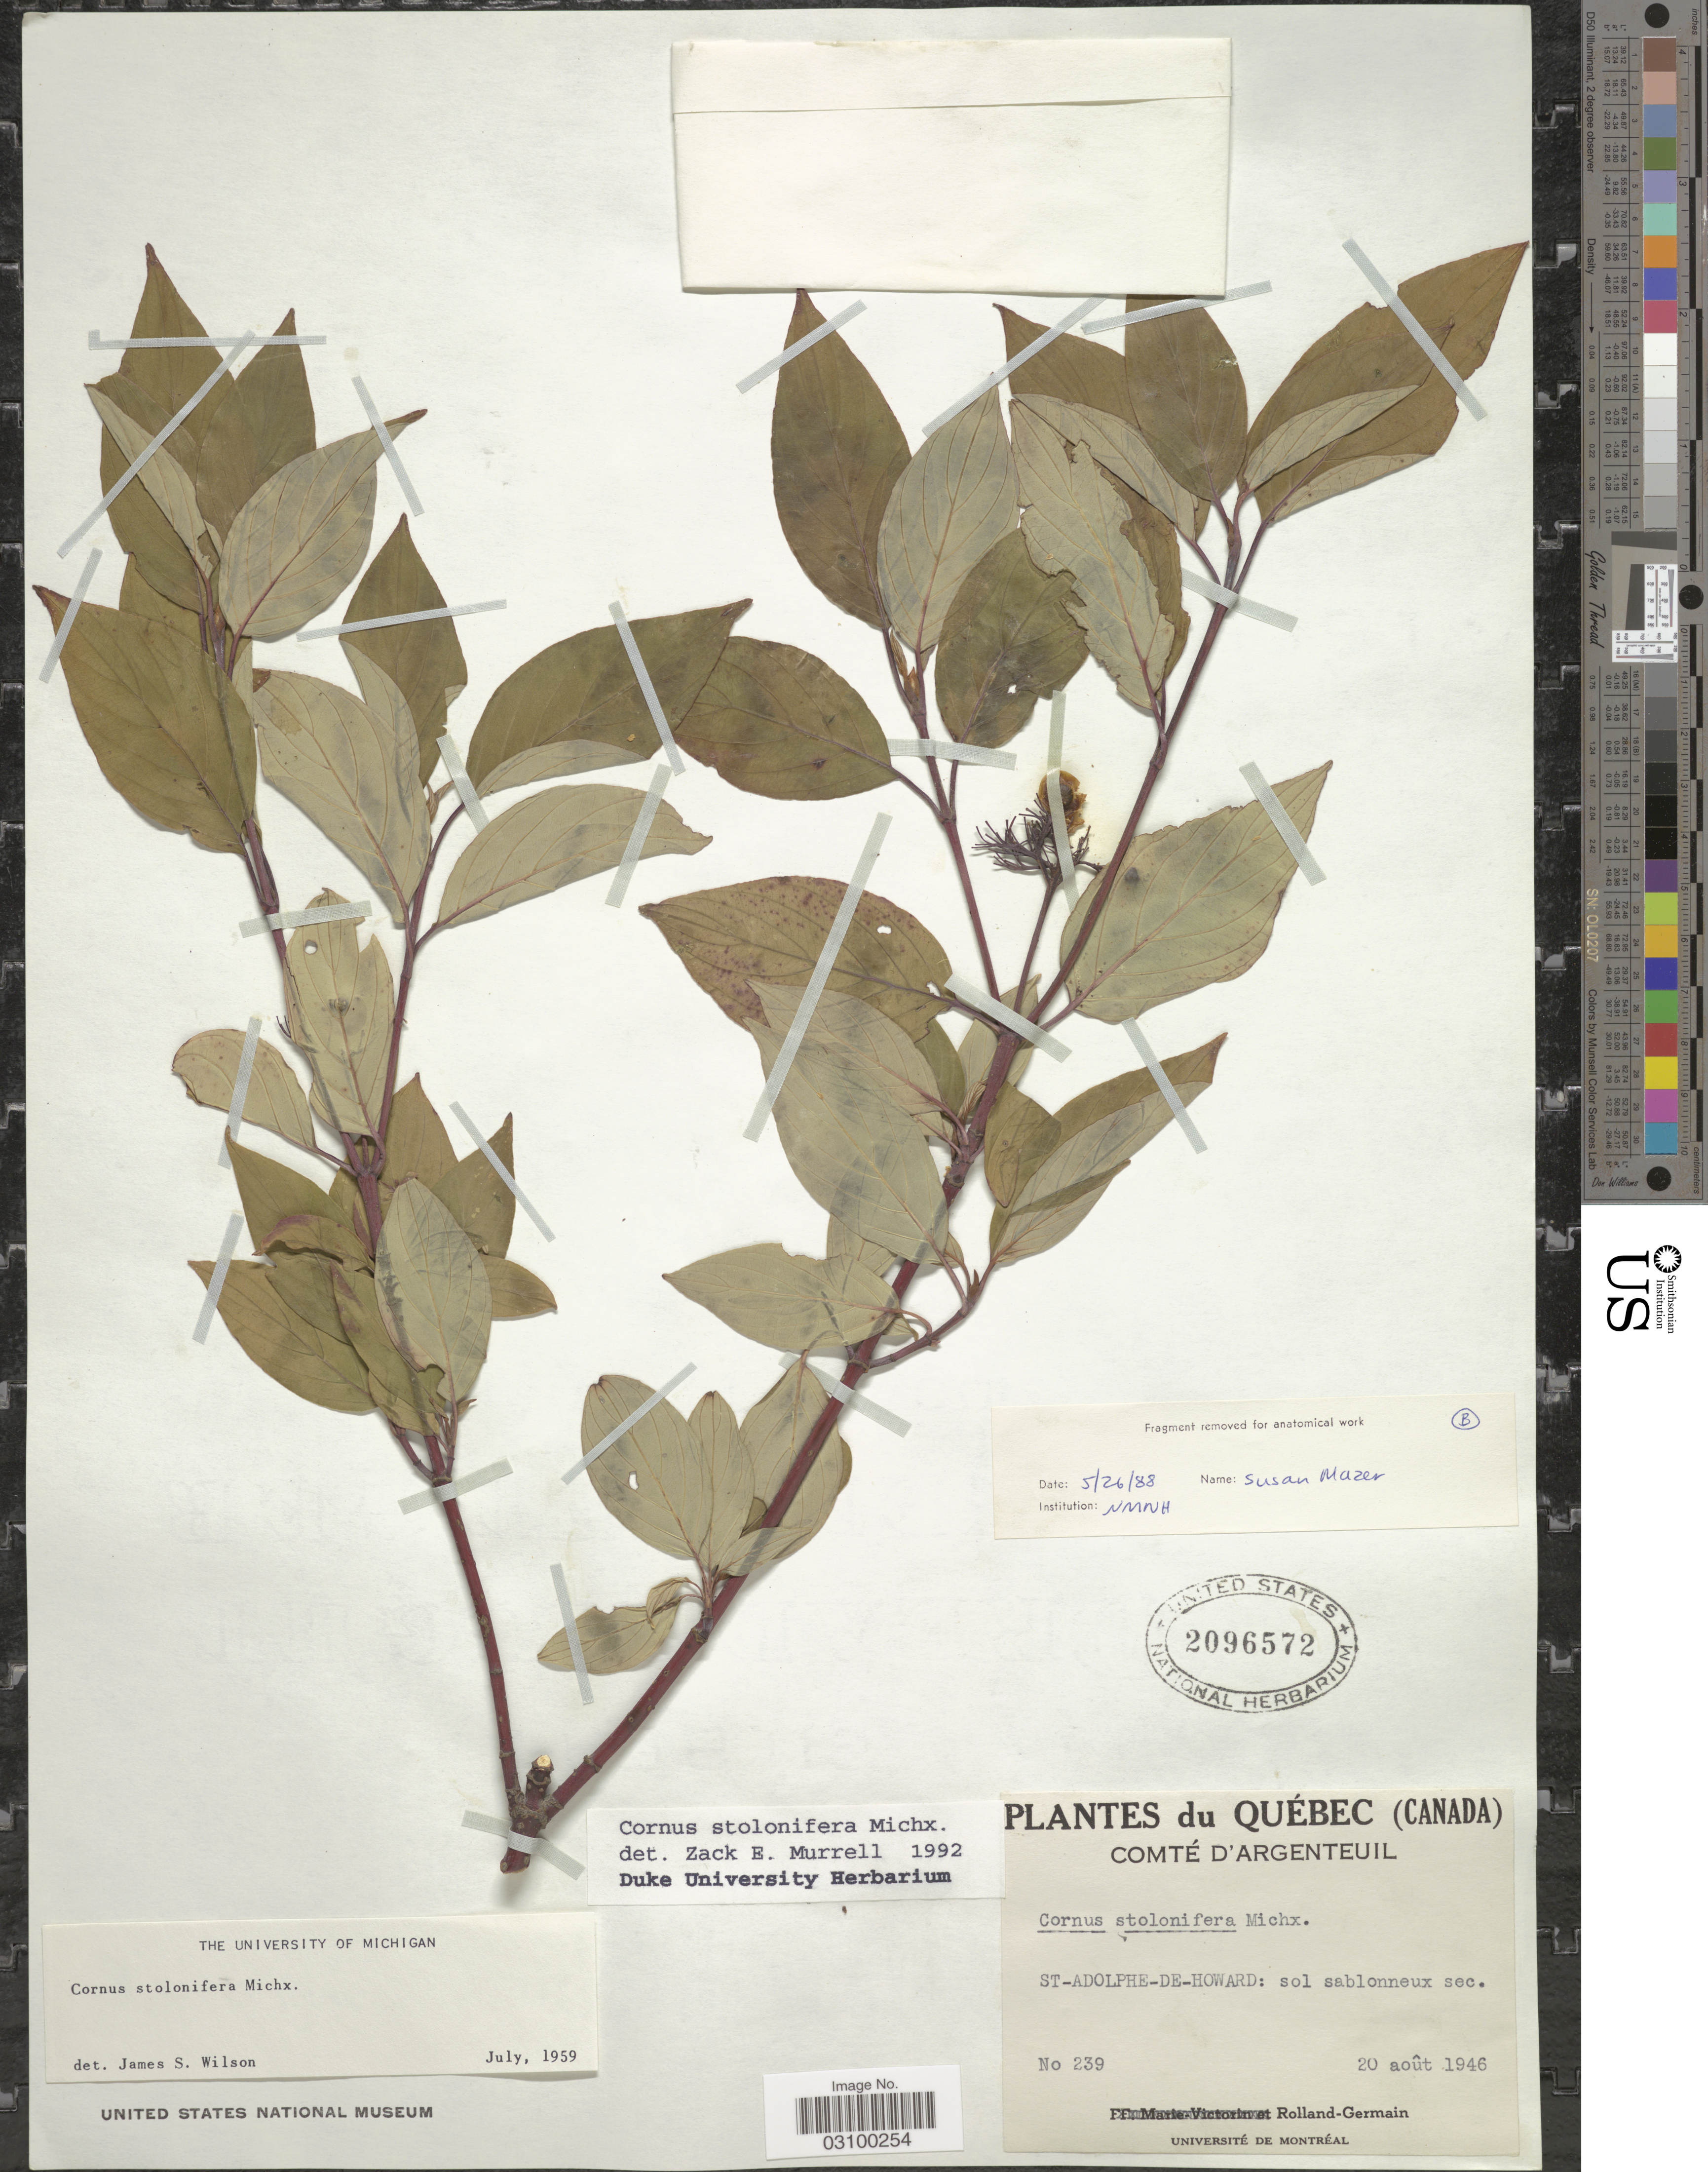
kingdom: Plantae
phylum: Tracheophyta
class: Magnoliopsida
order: Cornales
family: Cornaceae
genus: Cornus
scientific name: Cornus sericea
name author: L.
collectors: Rolland-Germain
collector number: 239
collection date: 1946-08-20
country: Canada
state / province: Quebec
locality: Comté d'Argenteuil. St-Adolphe-de-Howard.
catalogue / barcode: US 2096572